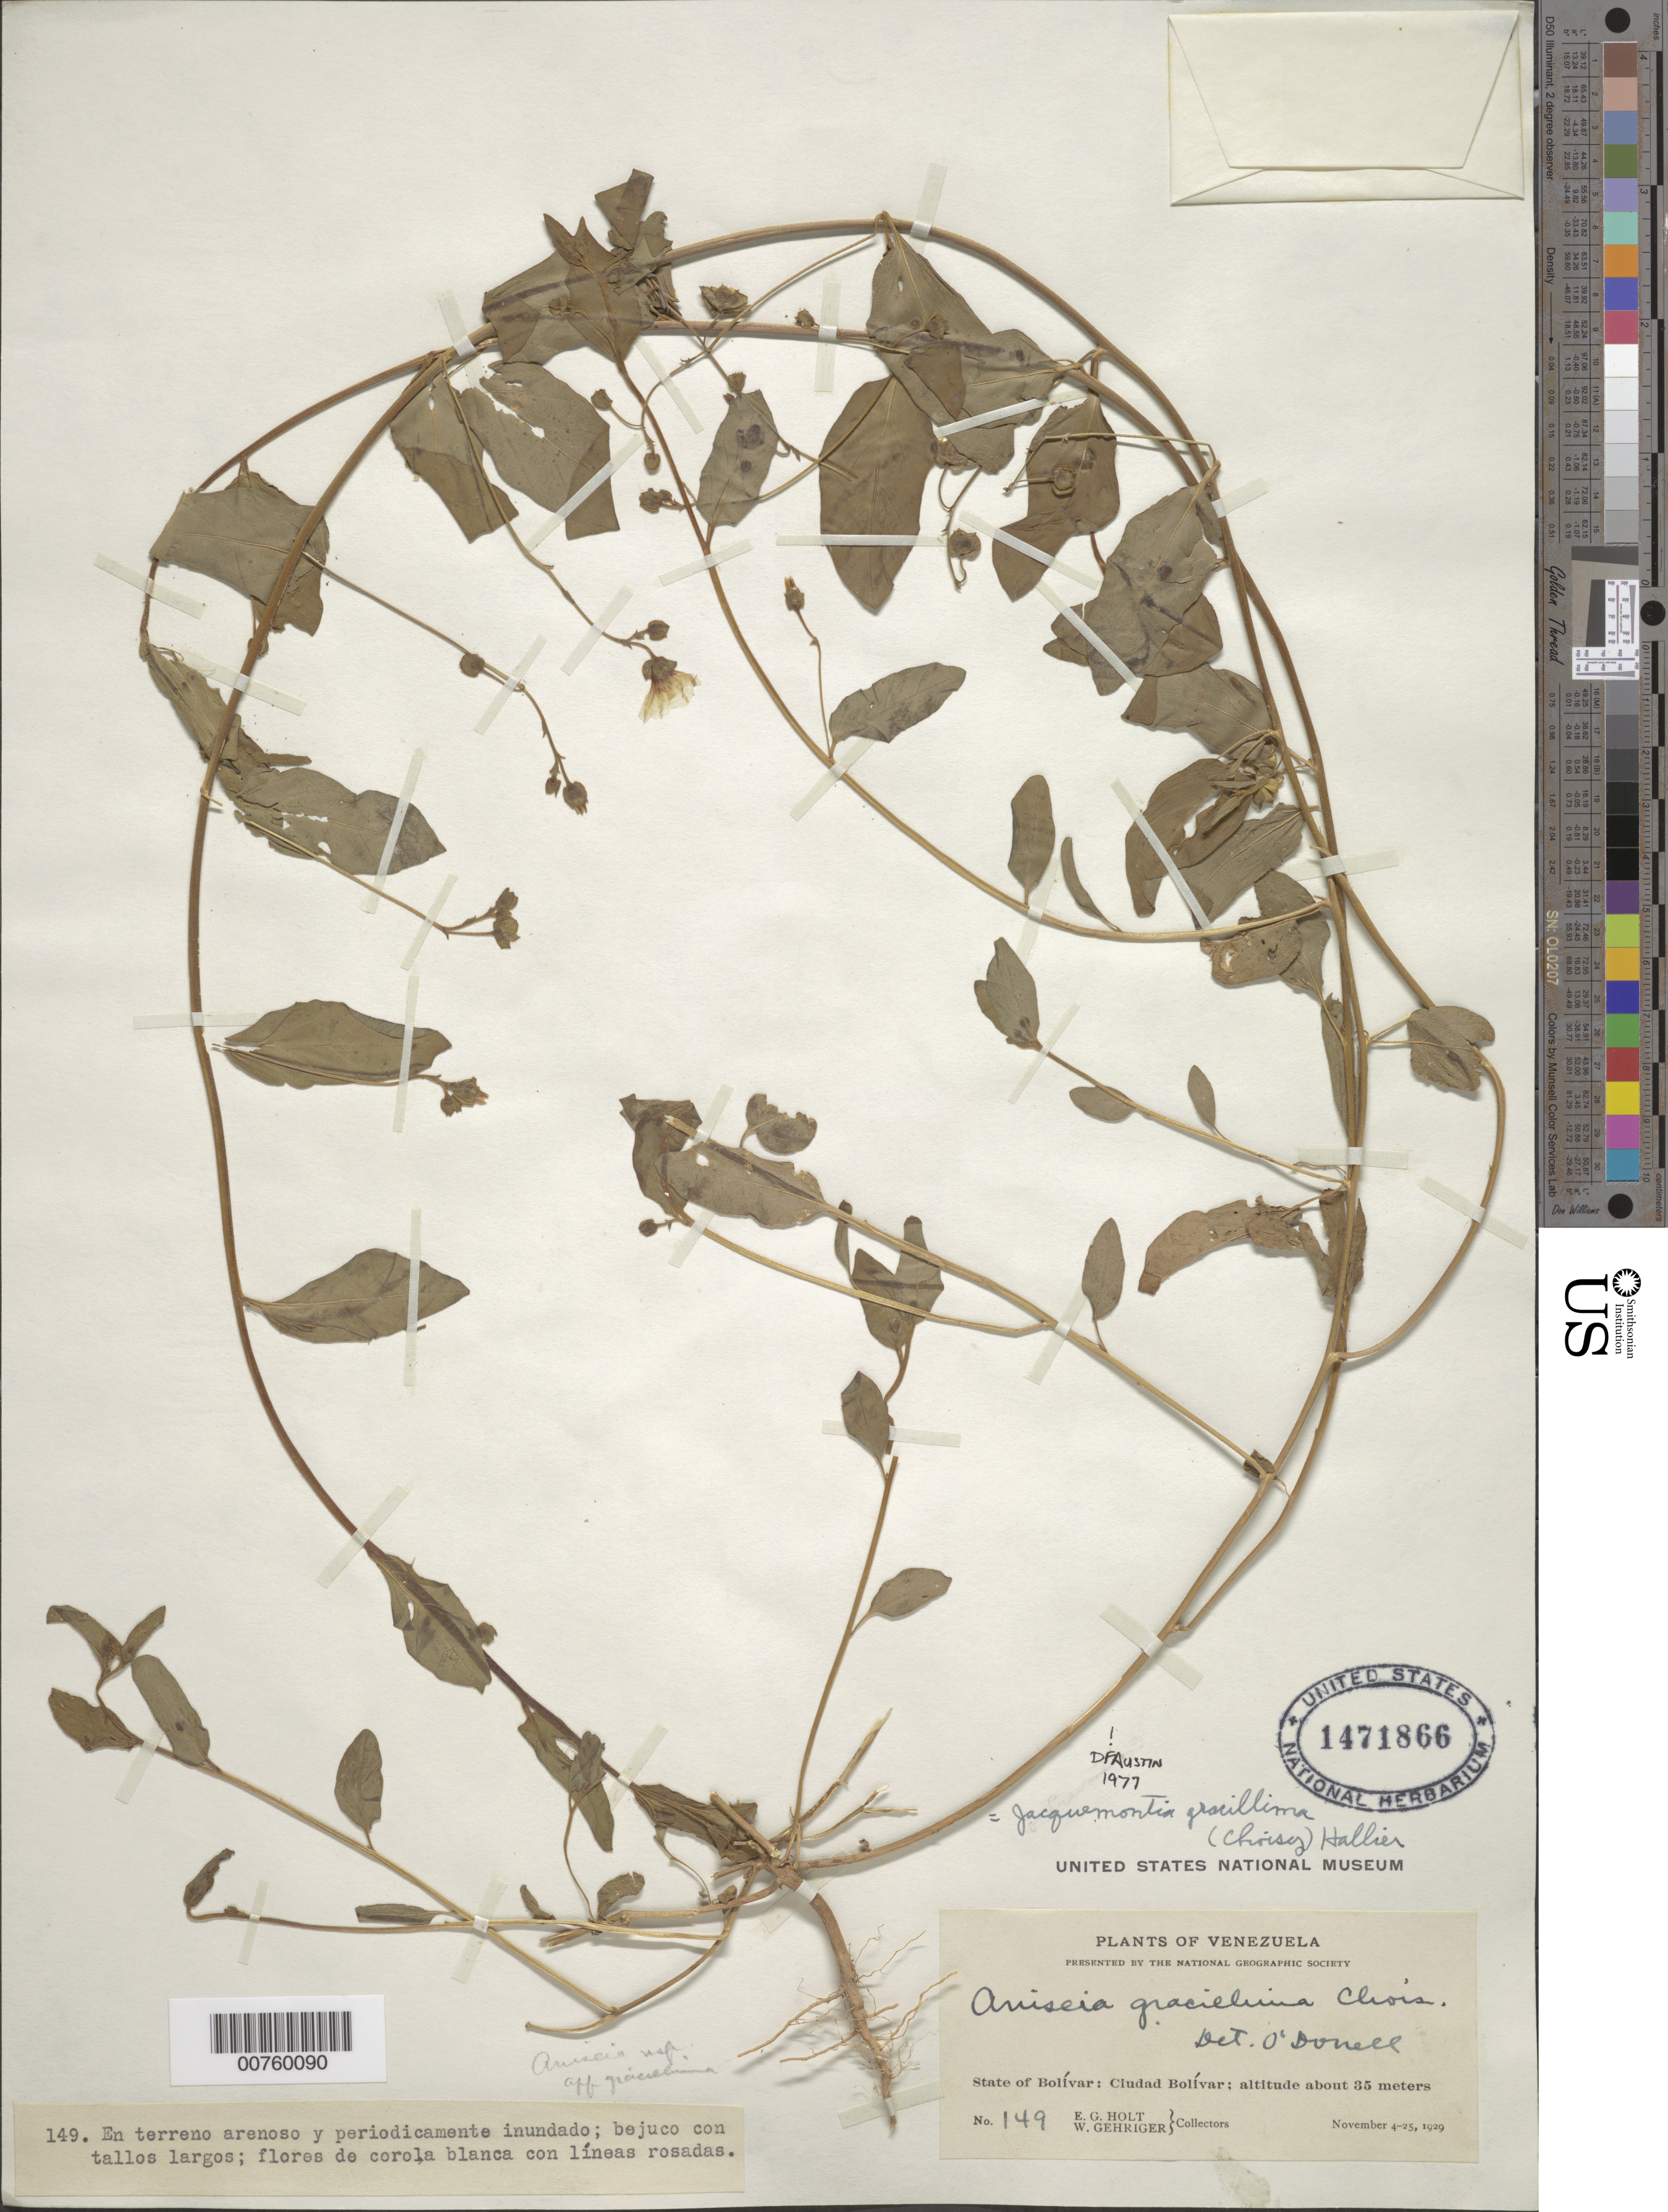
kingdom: Plantae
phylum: Tracheophyta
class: Magnoliopsida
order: Solanales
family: Convolvulaceae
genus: Jacquemontia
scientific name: Jacquemontia gracillima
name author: (Choisy) Hallier f.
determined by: Austin, D. F.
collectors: E. Holt & W. Gehriger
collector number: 149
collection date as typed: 4-Nov-29 to 25-Nov-29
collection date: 1929-11-04/1929-11-25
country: Venezuela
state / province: Bolívar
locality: Ciudad Bolívar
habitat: Sandy area and periodically flooded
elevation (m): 35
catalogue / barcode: US 1471866